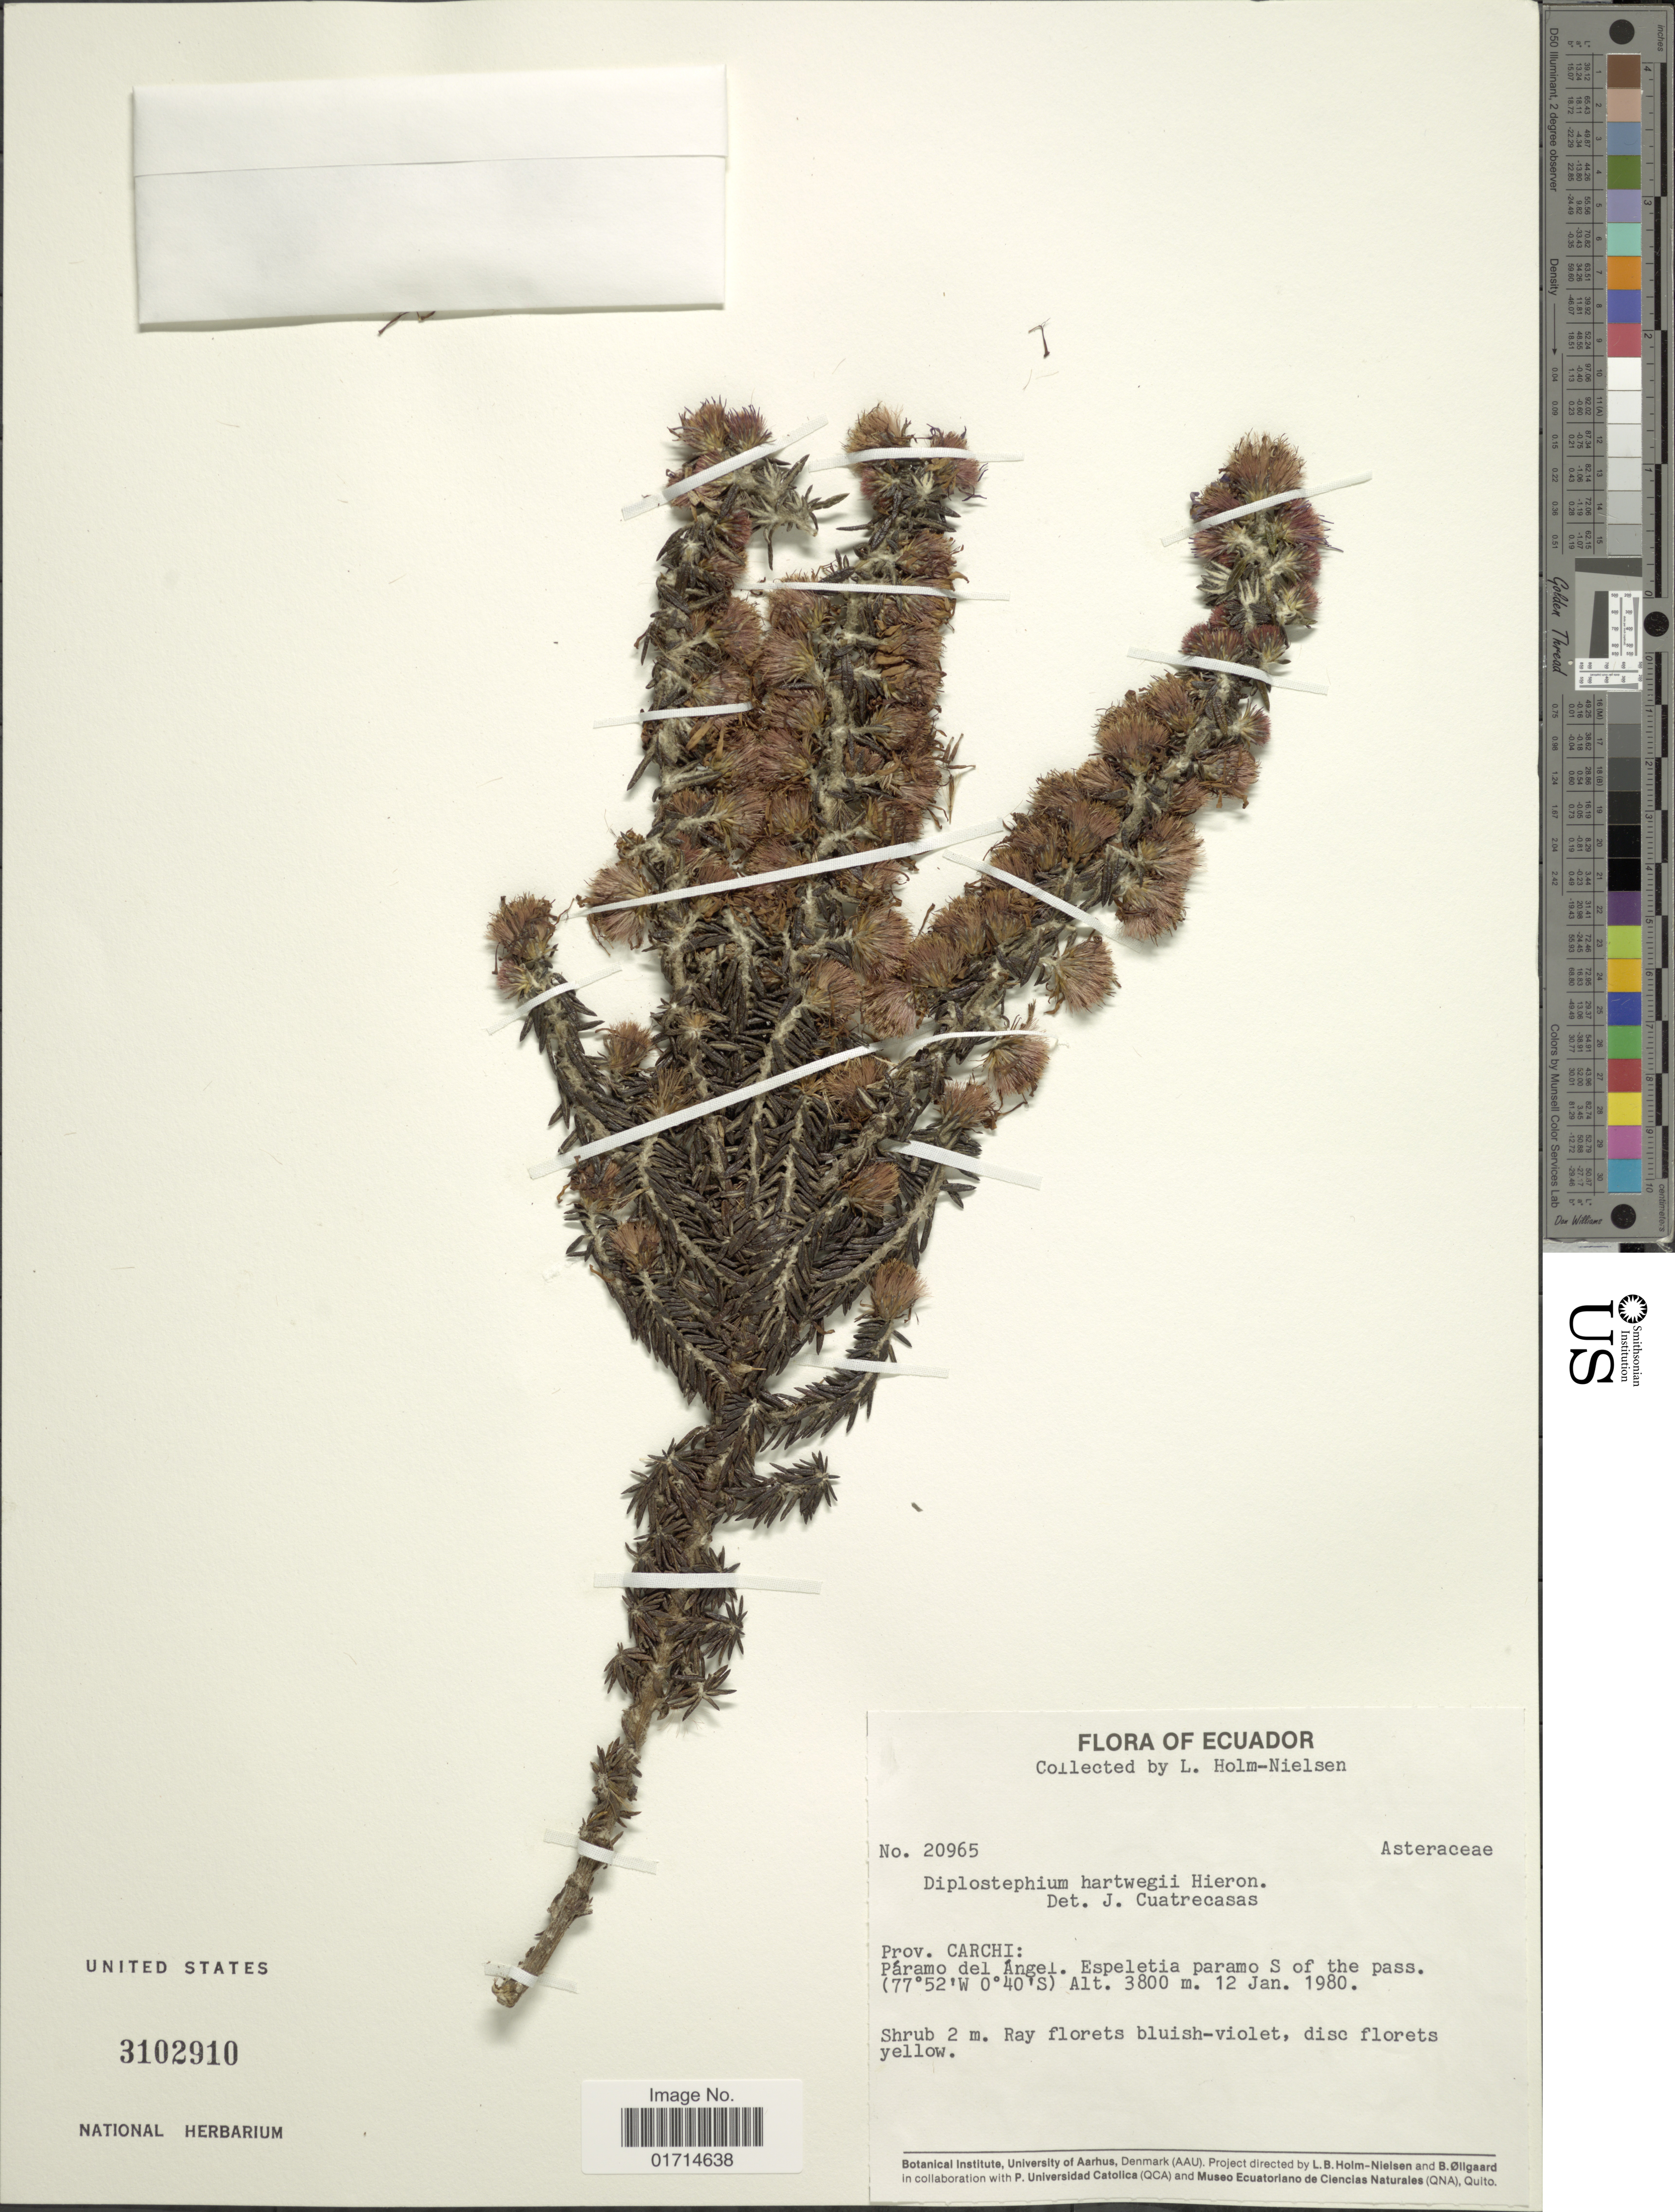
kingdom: Plantae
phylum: Tracheophyta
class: Magnoliopsida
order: Asterales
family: Asteraceae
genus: Diplostephium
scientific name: Diplostephium hartwegii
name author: Hieron.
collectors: L. B. Holm-Nielsen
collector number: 20965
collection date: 1980-01-12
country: Ecuador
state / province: Carchi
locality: Paramo del Angel, Espeletia paramo S of the Pass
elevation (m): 3800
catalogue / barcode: US 3102910